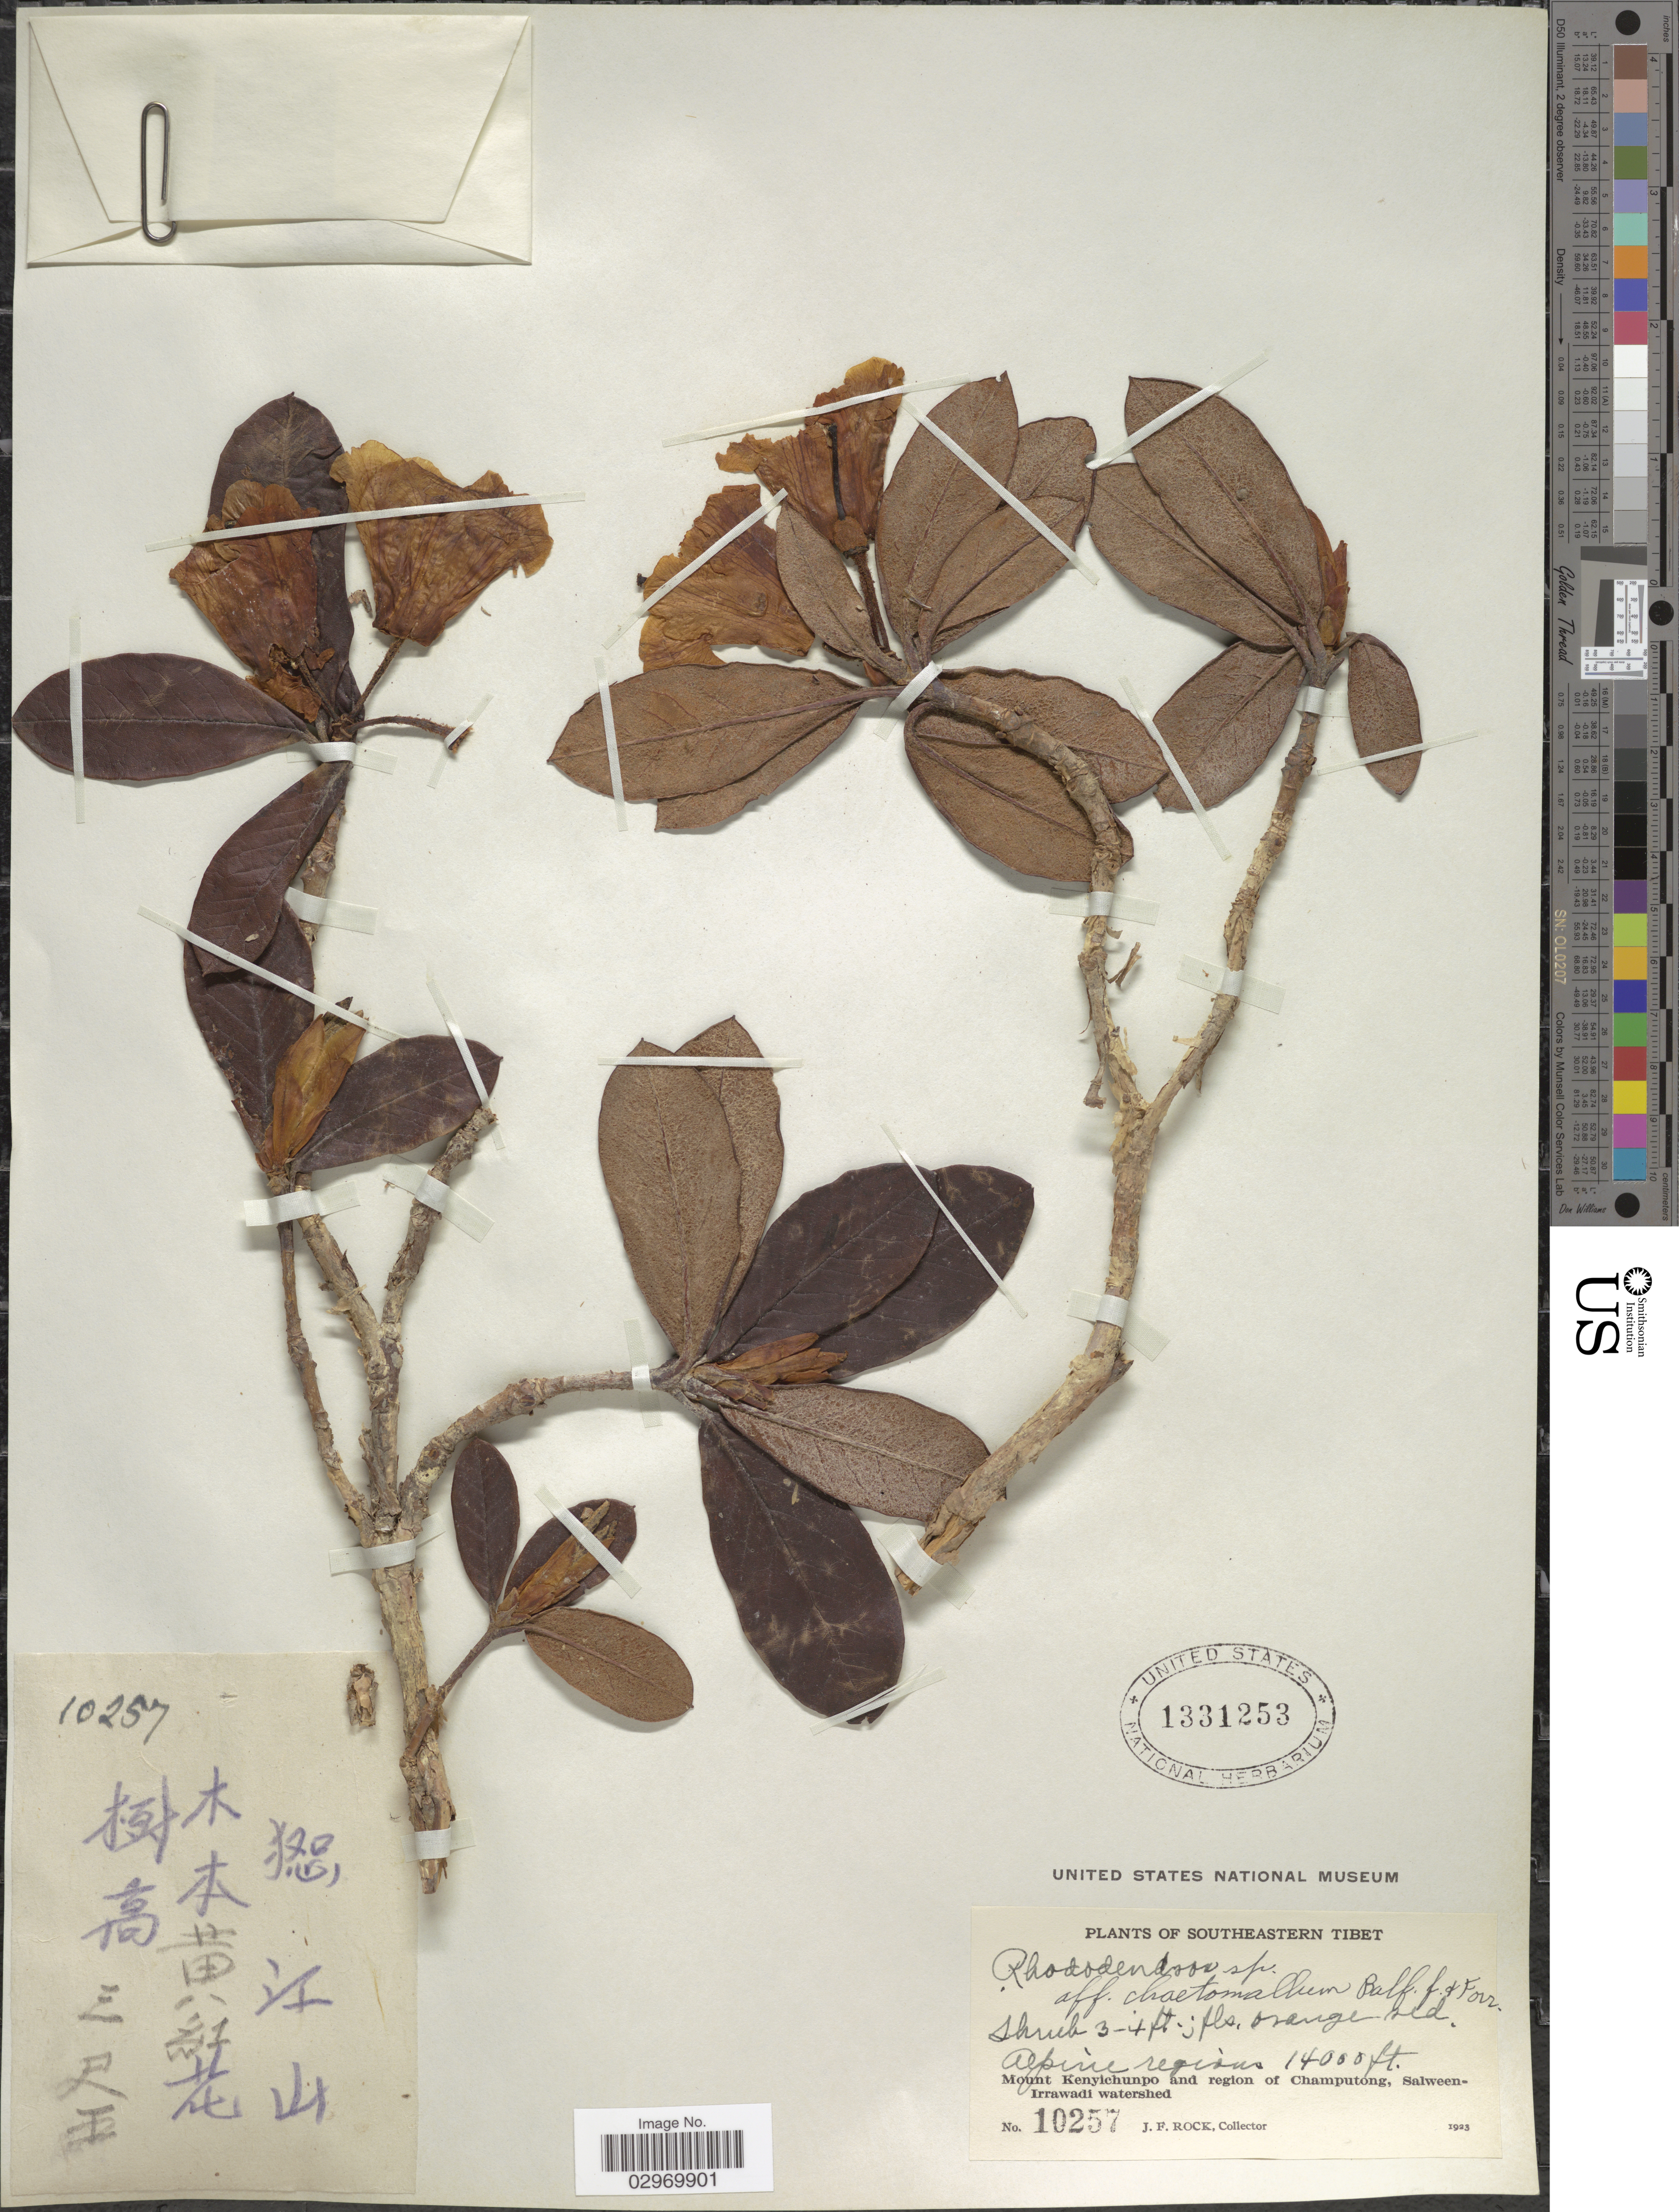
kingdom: Plantae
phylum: Tracheophyta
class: Magnoliopsida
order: Ericales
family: Ericaceae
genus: Rhododendron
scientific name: Rhododendron chaetomallum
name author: Balf. f. & Forrest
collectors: J. Rock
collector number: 10257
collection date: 1923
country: China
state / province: Xizang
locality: Southeastern Tibet, Mount Kenyichunpo and region of Champutong, Salween-Irrawadi watershed.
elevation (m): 4267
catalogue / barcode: US 1331253